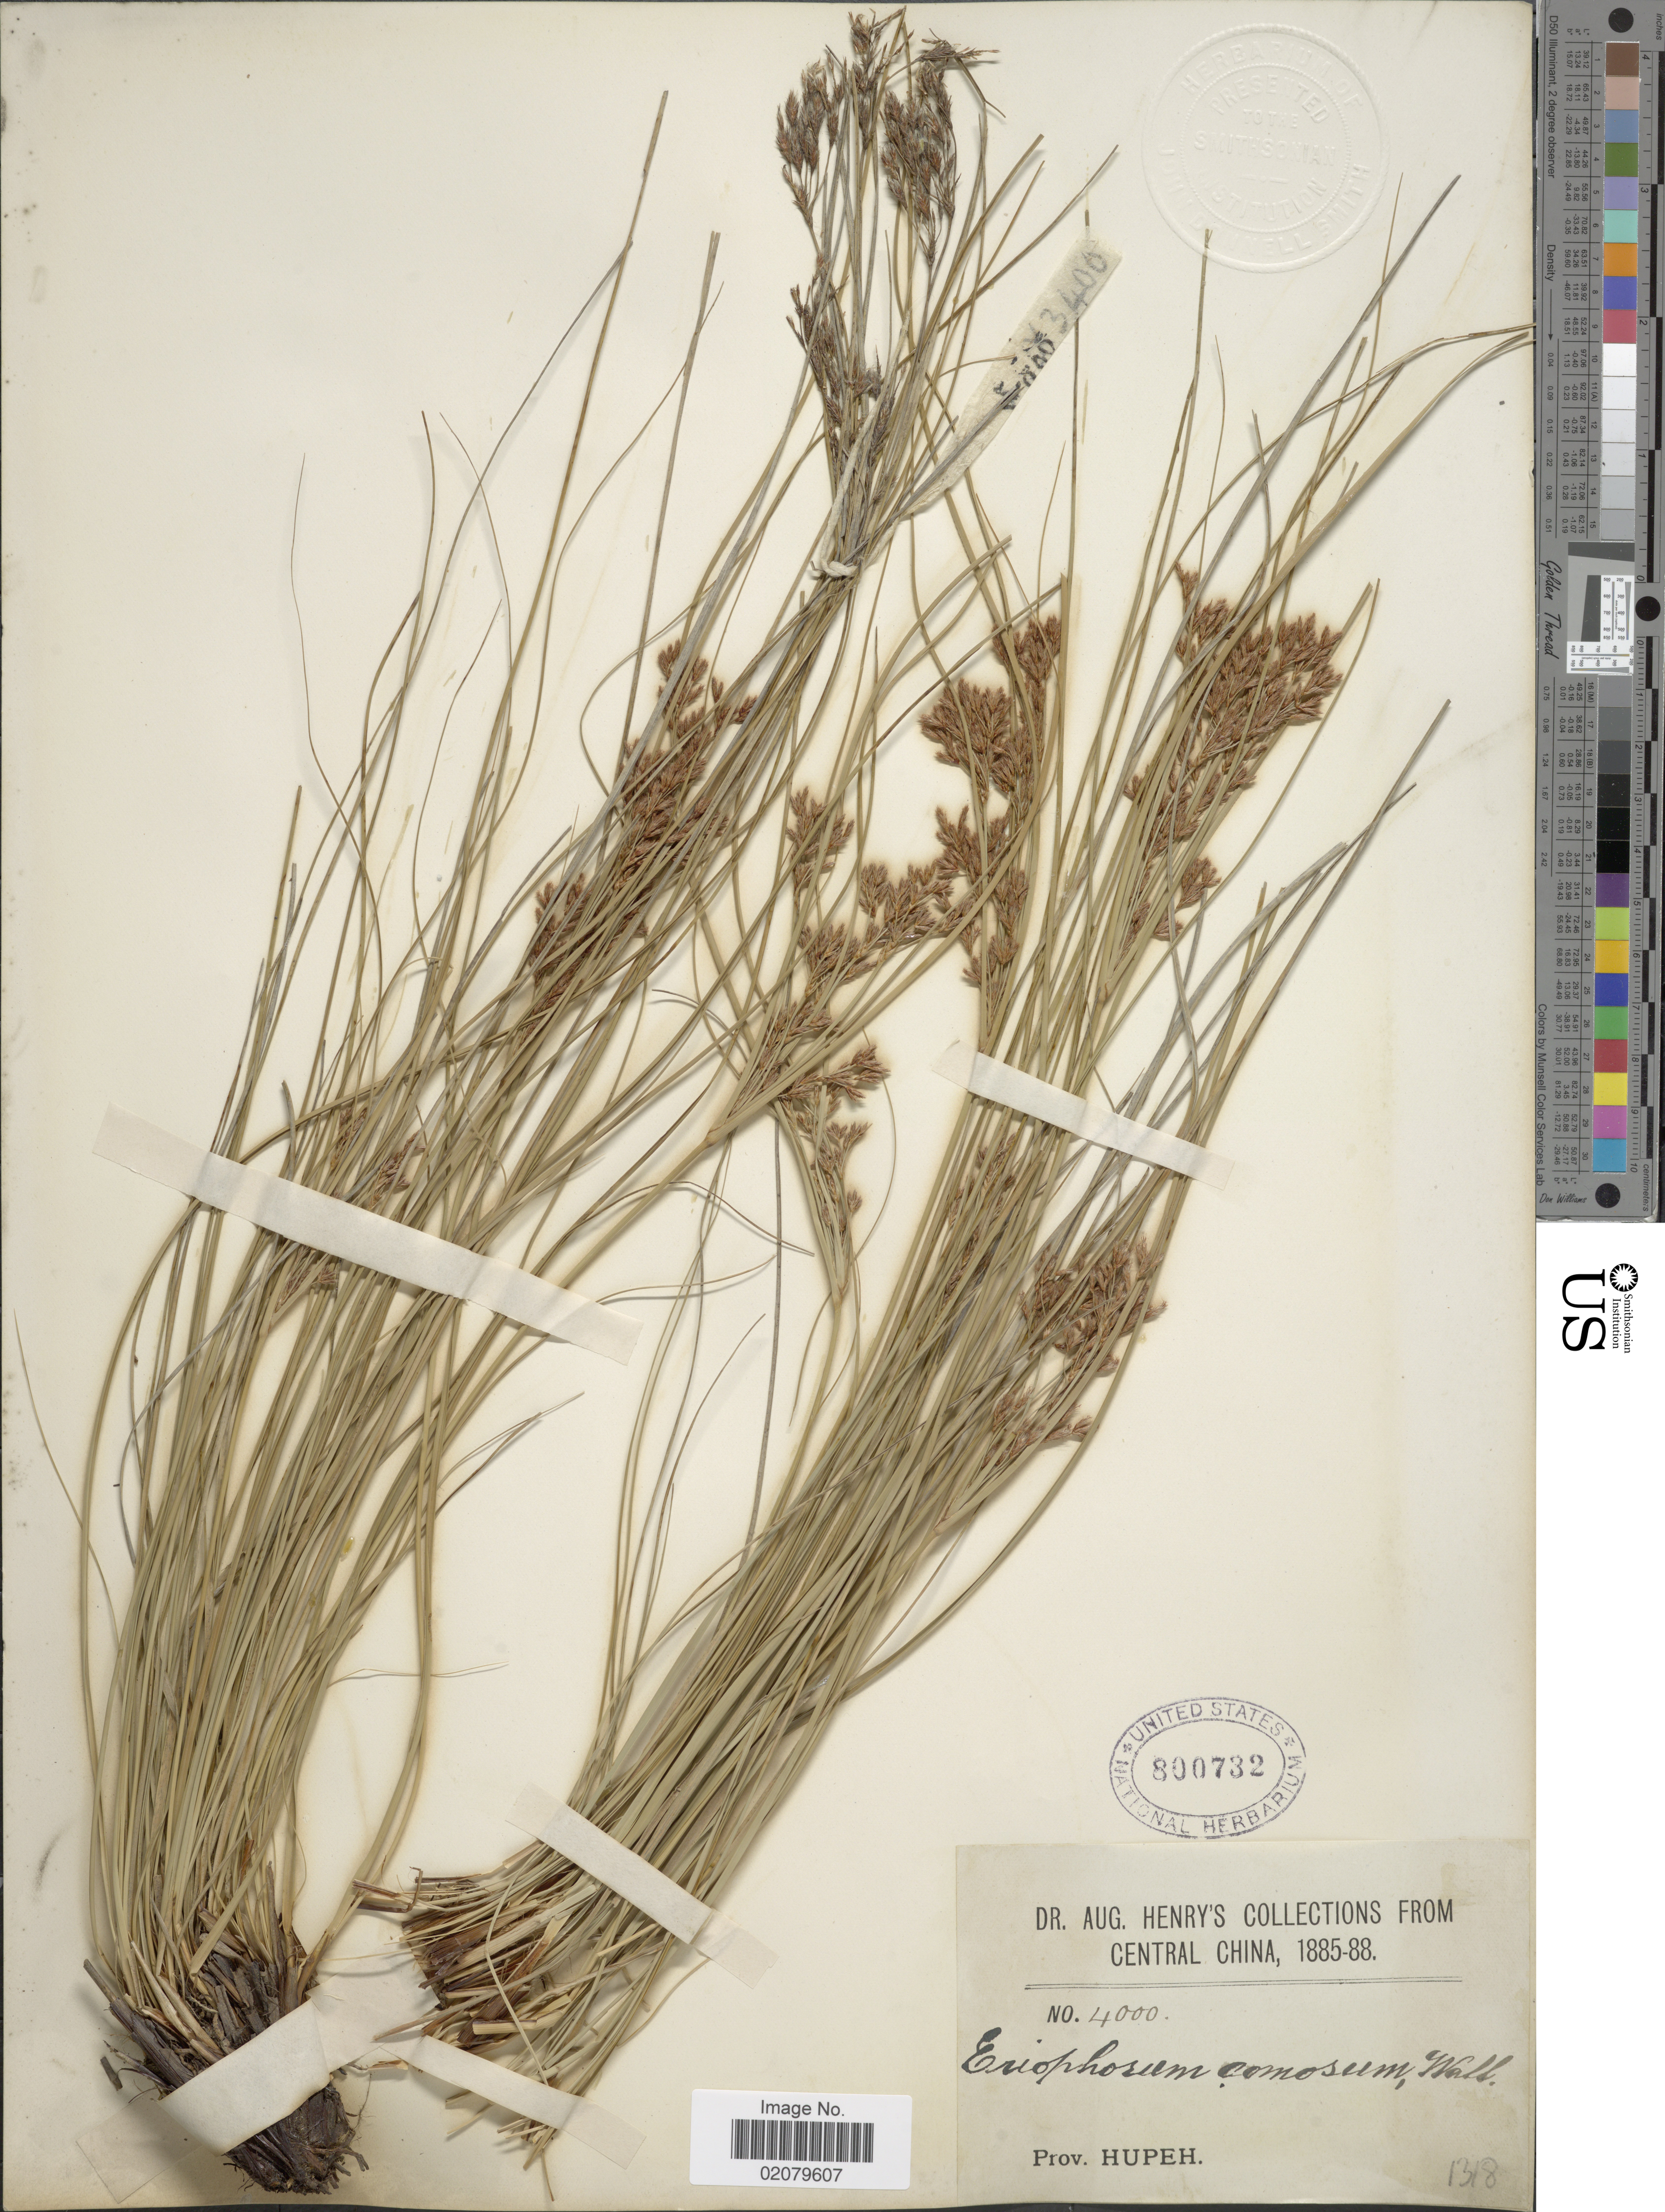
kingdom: Plantae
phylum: Tracheophyta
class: Liliopsida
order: Poales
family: Cyperaceae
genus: Erioscirpus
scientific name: Erioscirpus comosus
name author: (Wall.) Palla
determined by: Strong, Mark T., (BOT), Smithsonian Institution - National Museum of Natural History (UNITED STATES)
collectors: A. Henry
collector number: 4000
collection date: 1885/1888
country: China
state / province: Hubei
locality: Central China, Prov. Hupeh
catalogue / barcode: US 800732